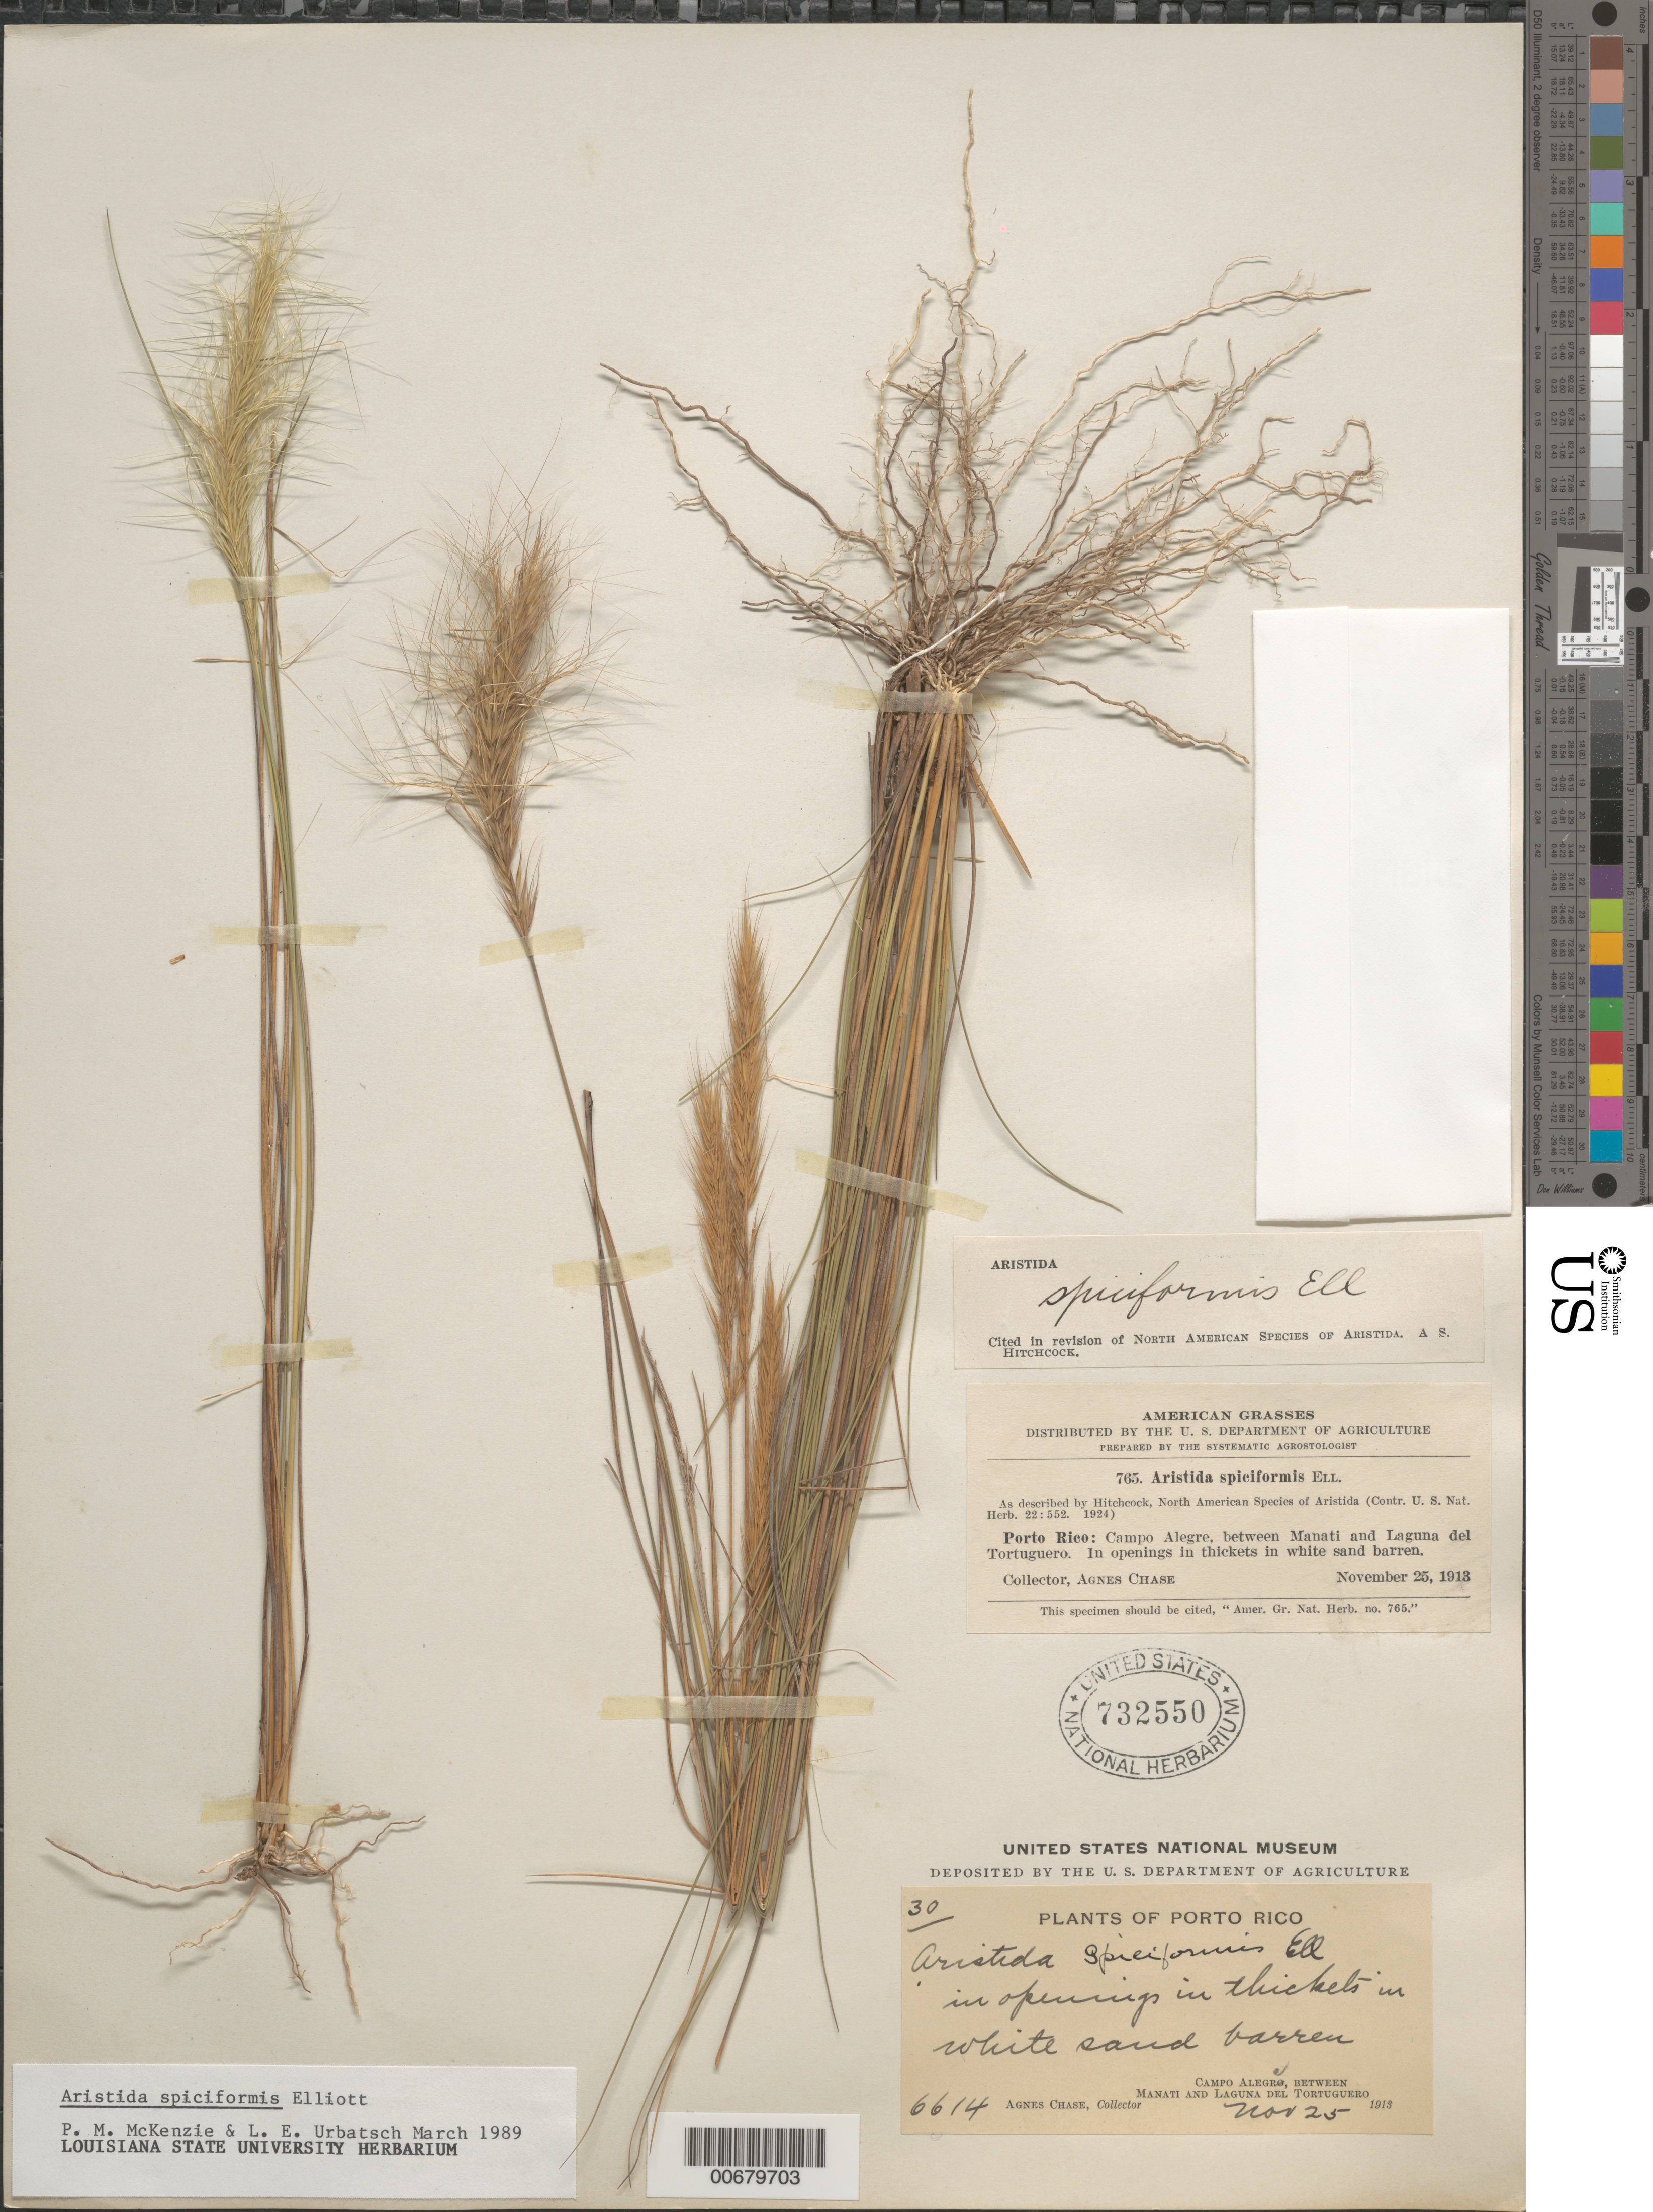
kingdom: Plantae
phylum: Tracheophyta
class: Liliopsida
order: Poales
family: Poaceae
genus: Aristida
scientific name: Aristida spiciformis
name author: Elliott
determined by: McKenzie, P. M.; Urbatsch, Lowell E.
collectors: A. Chase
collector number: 6614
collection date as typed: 25 Nov 1913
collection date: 1913-11-25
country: Puerto Rico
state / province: Manatí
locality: Campo Alegre, btw. Manati and Laguna del Tortuguero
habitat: In openings in thickets in white sand barren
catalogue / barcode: US 732550